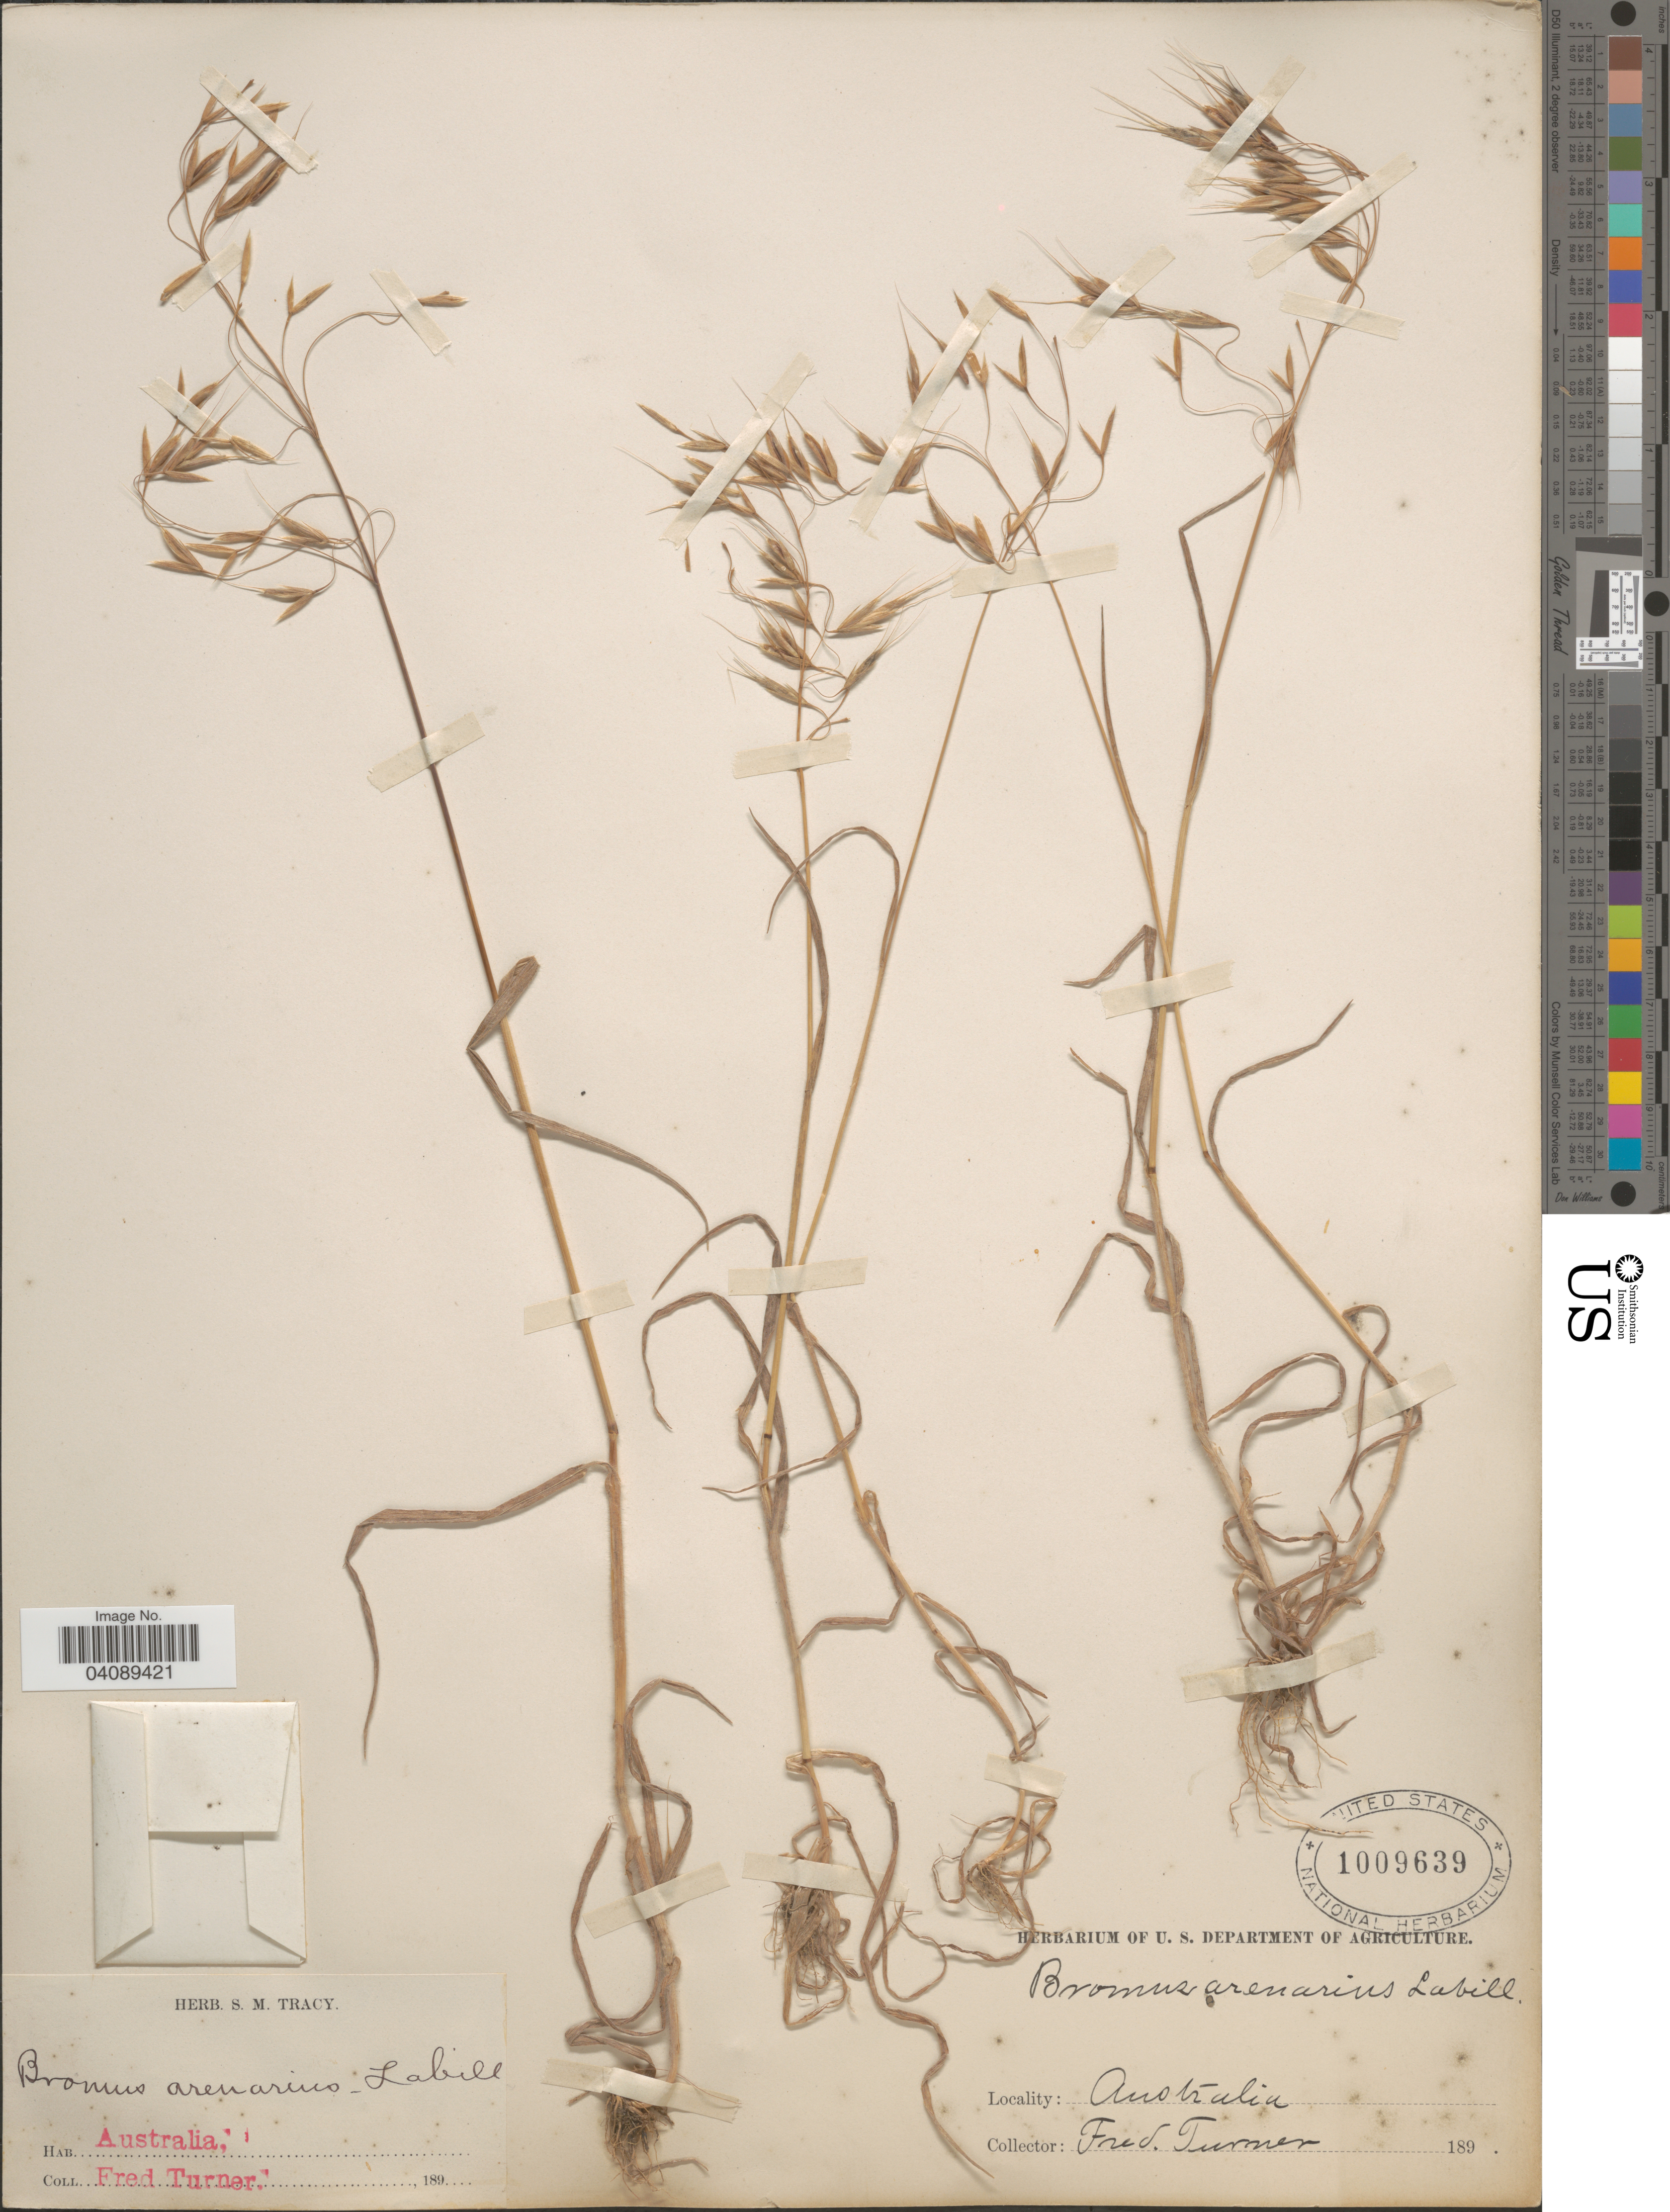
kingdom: Plantae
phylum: Tracheophyta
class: Liliopsida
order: Poales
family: Poaceae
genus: Bromus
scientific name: Bromus arenarius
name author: Labill.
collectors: F. Turner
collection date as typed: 189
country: Australia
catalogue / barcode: US 1009639